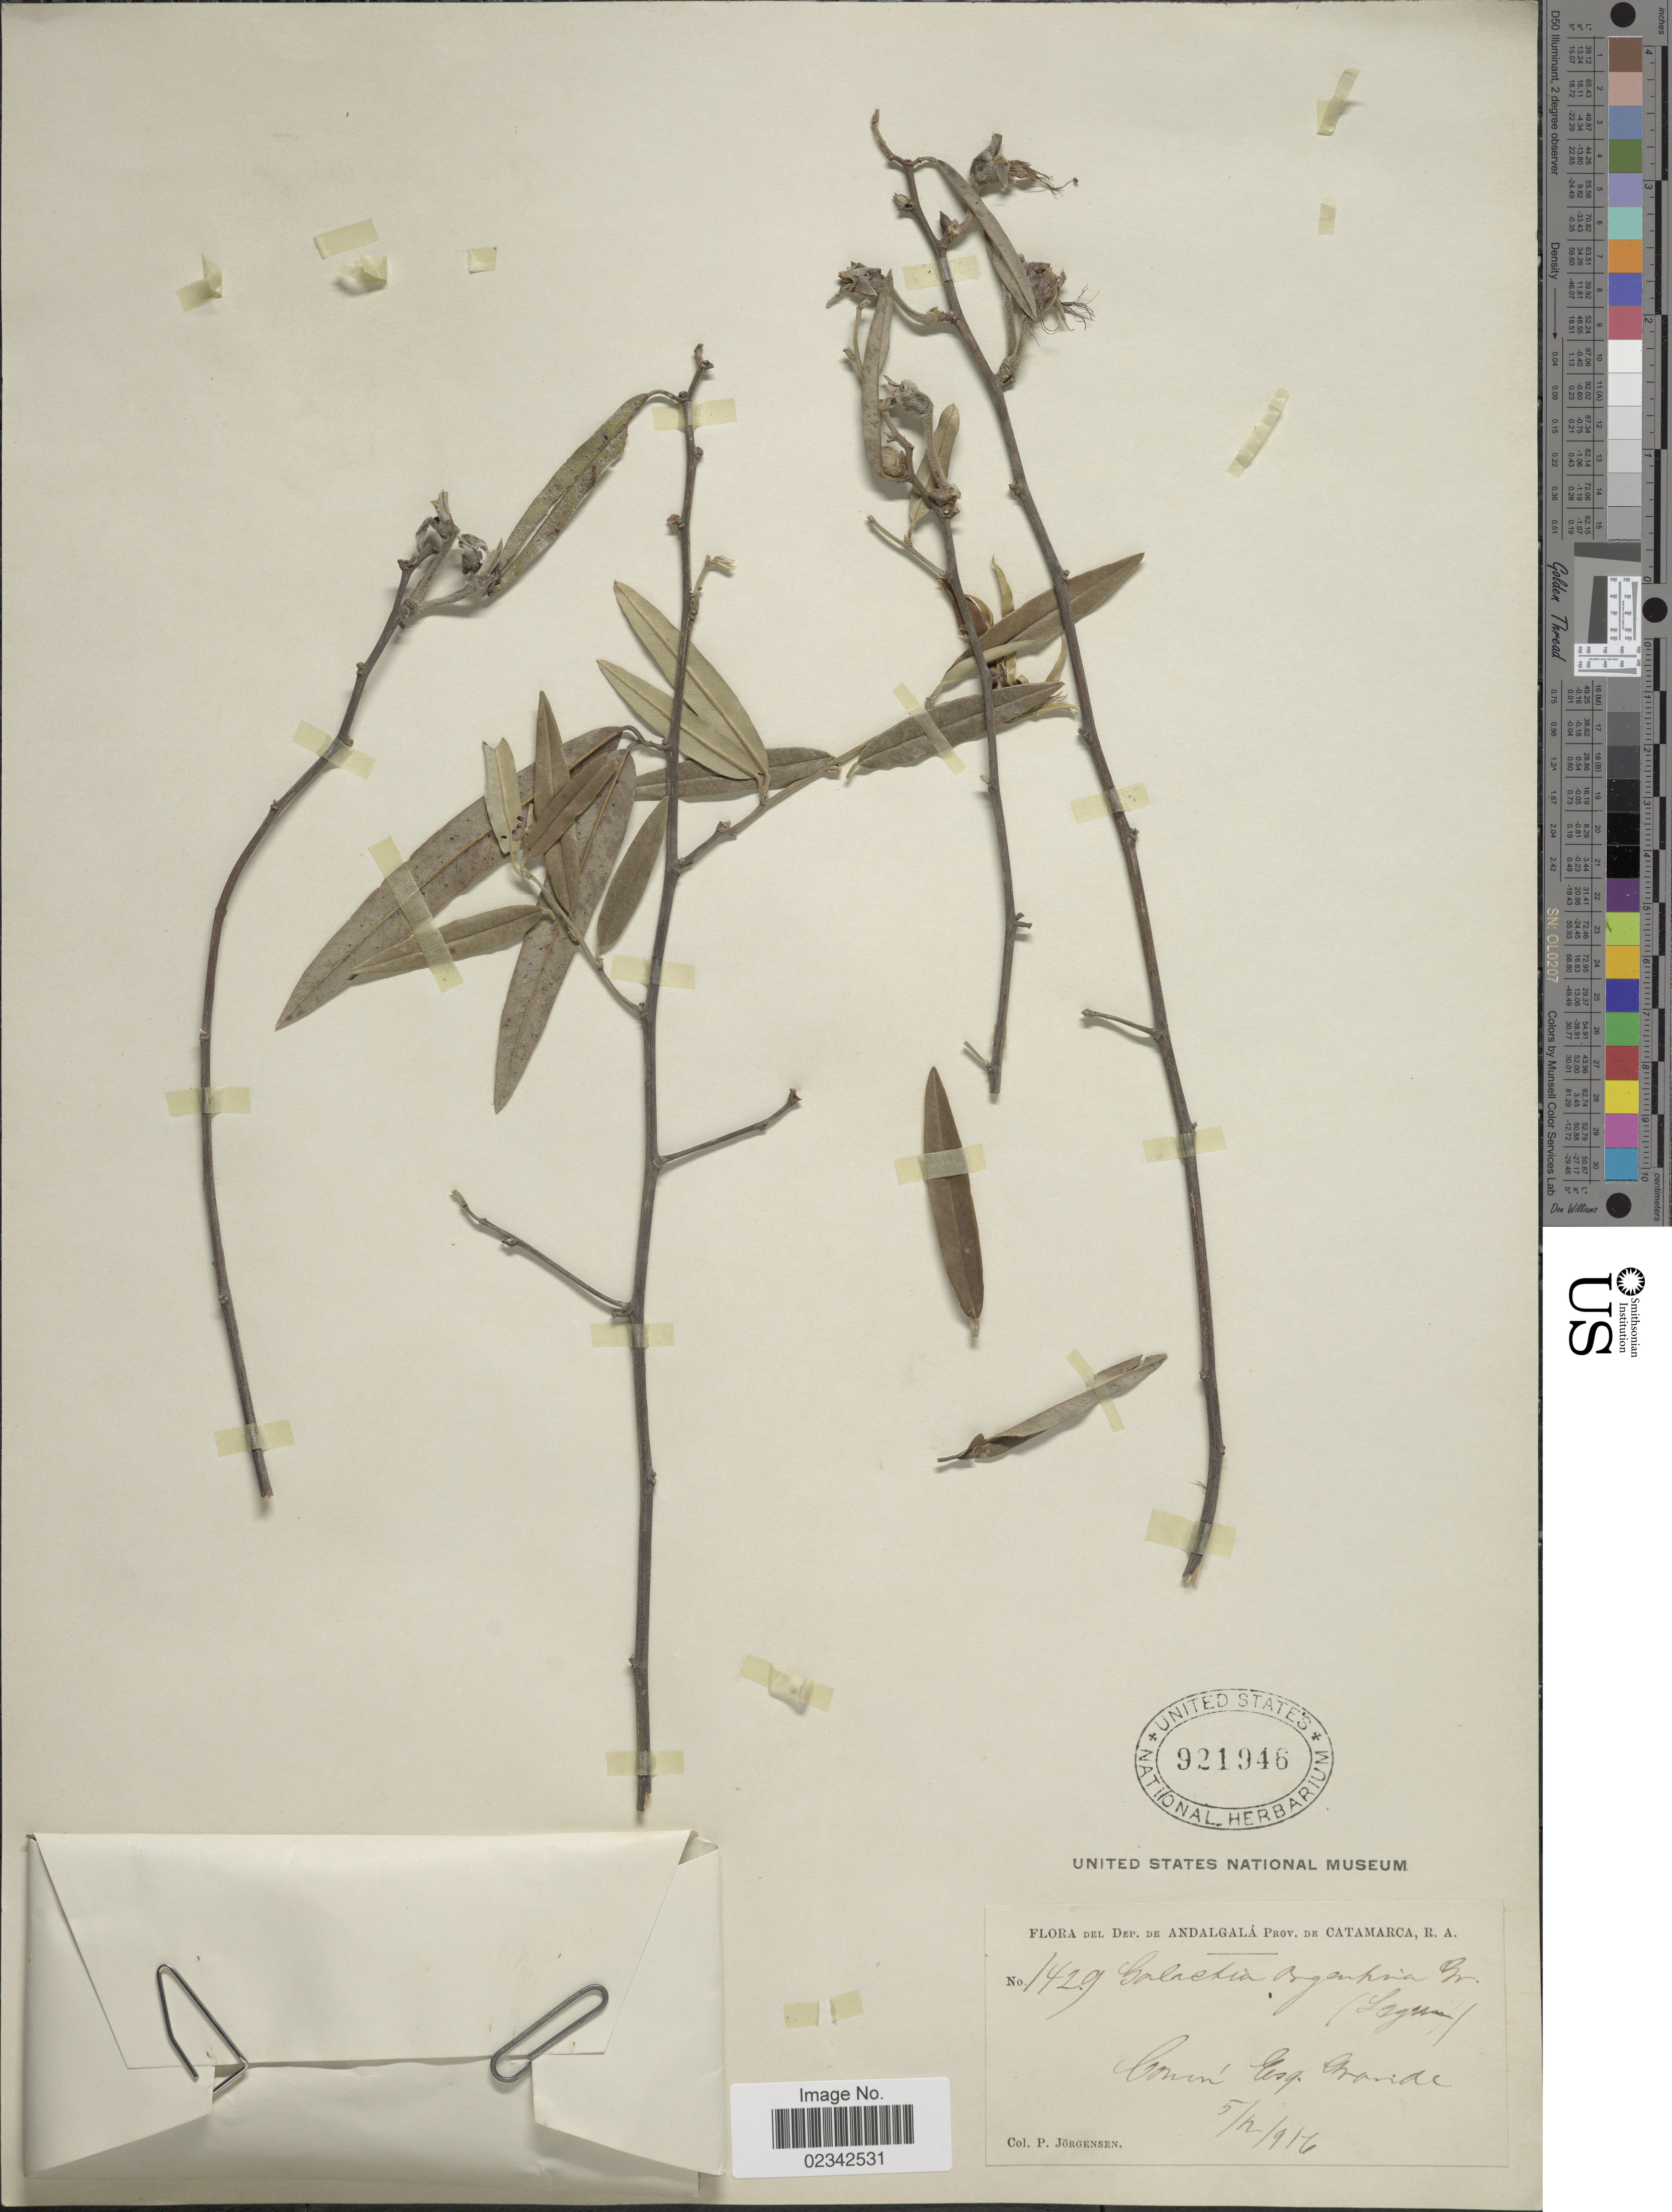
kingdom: Plantae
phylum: Tracheophyta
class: Magnoliopsida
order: Fabales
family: Fabaceae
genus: Collaea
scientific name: Collaea argentina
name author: Griseb.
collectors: P. Jörgensen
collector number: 1429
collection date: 1916-12-05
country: Argentina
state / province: Catamarca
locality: Dep. de Andalgala, Esq. Granide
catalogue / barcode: US 921946